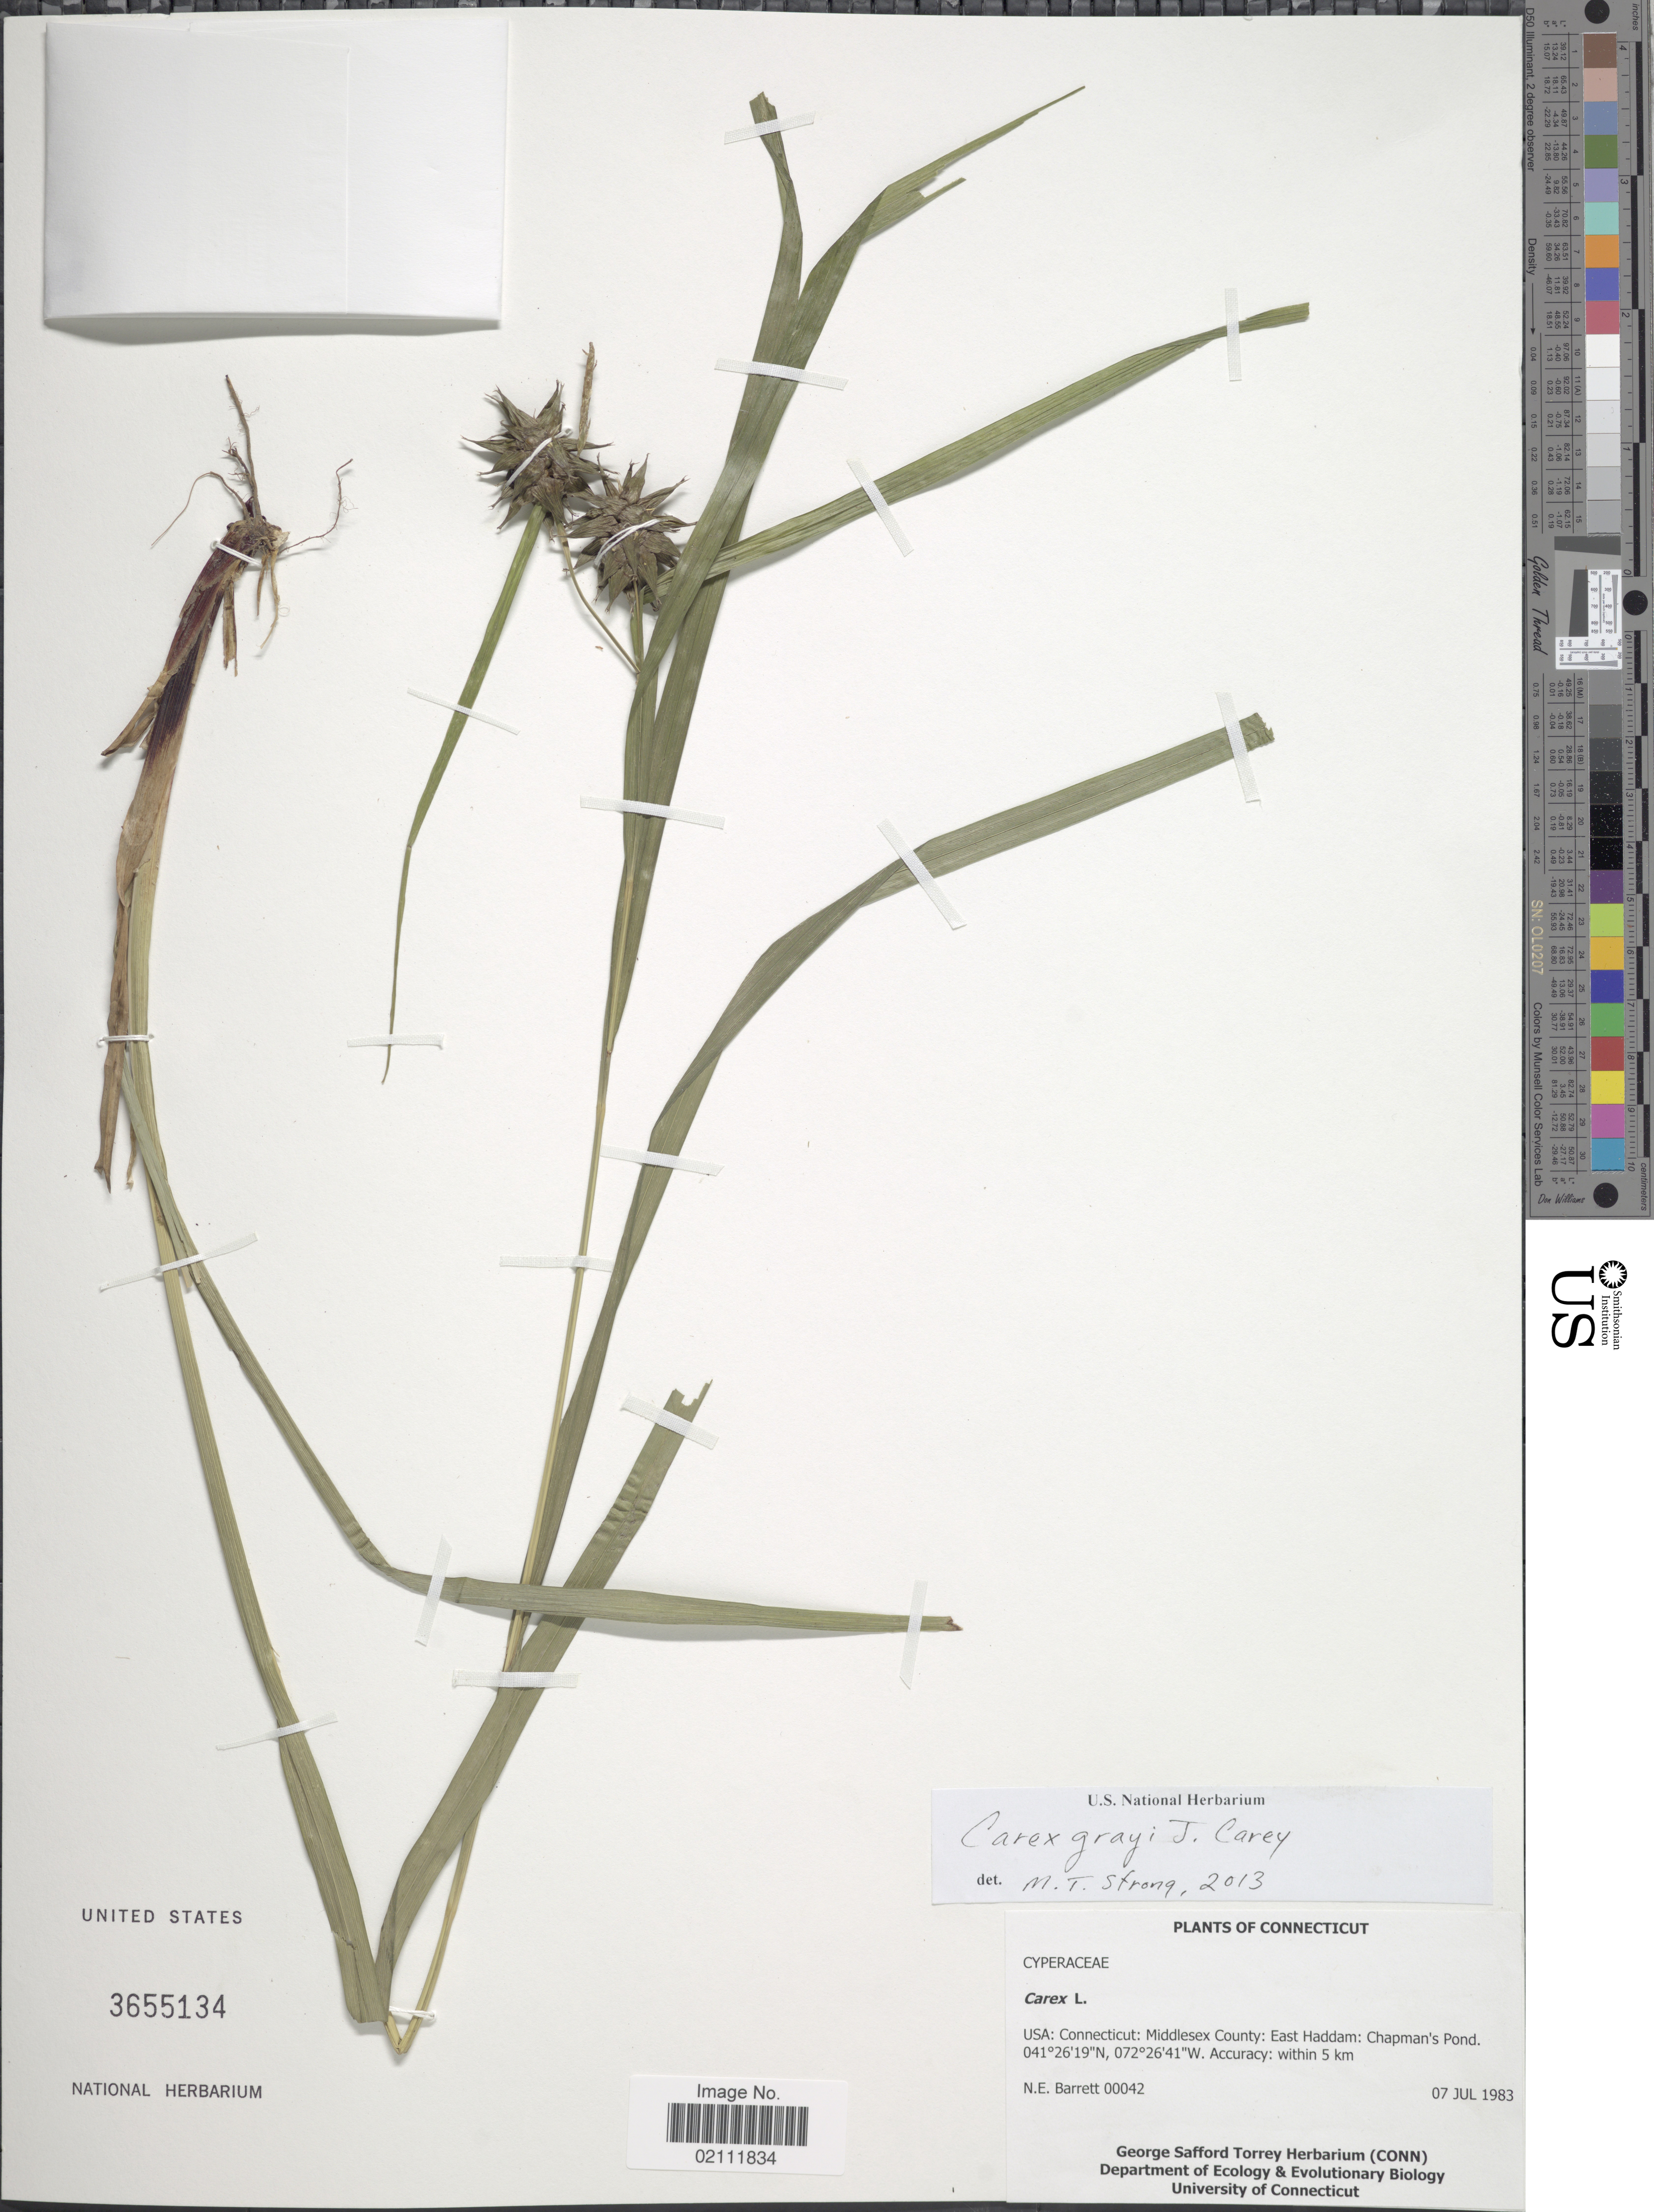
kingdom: Plantae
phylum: Tracheophyta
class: Liliopsida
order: Poales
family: Cyperaceae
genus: Carex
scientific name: Carex grayi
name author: J. Carey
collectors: N. Barrett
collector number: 00042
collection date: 1983-07-07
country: United States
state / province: Connecticut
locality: Middlesex County: East Haddam: Chapman's Pond.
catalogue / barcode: US 3655134